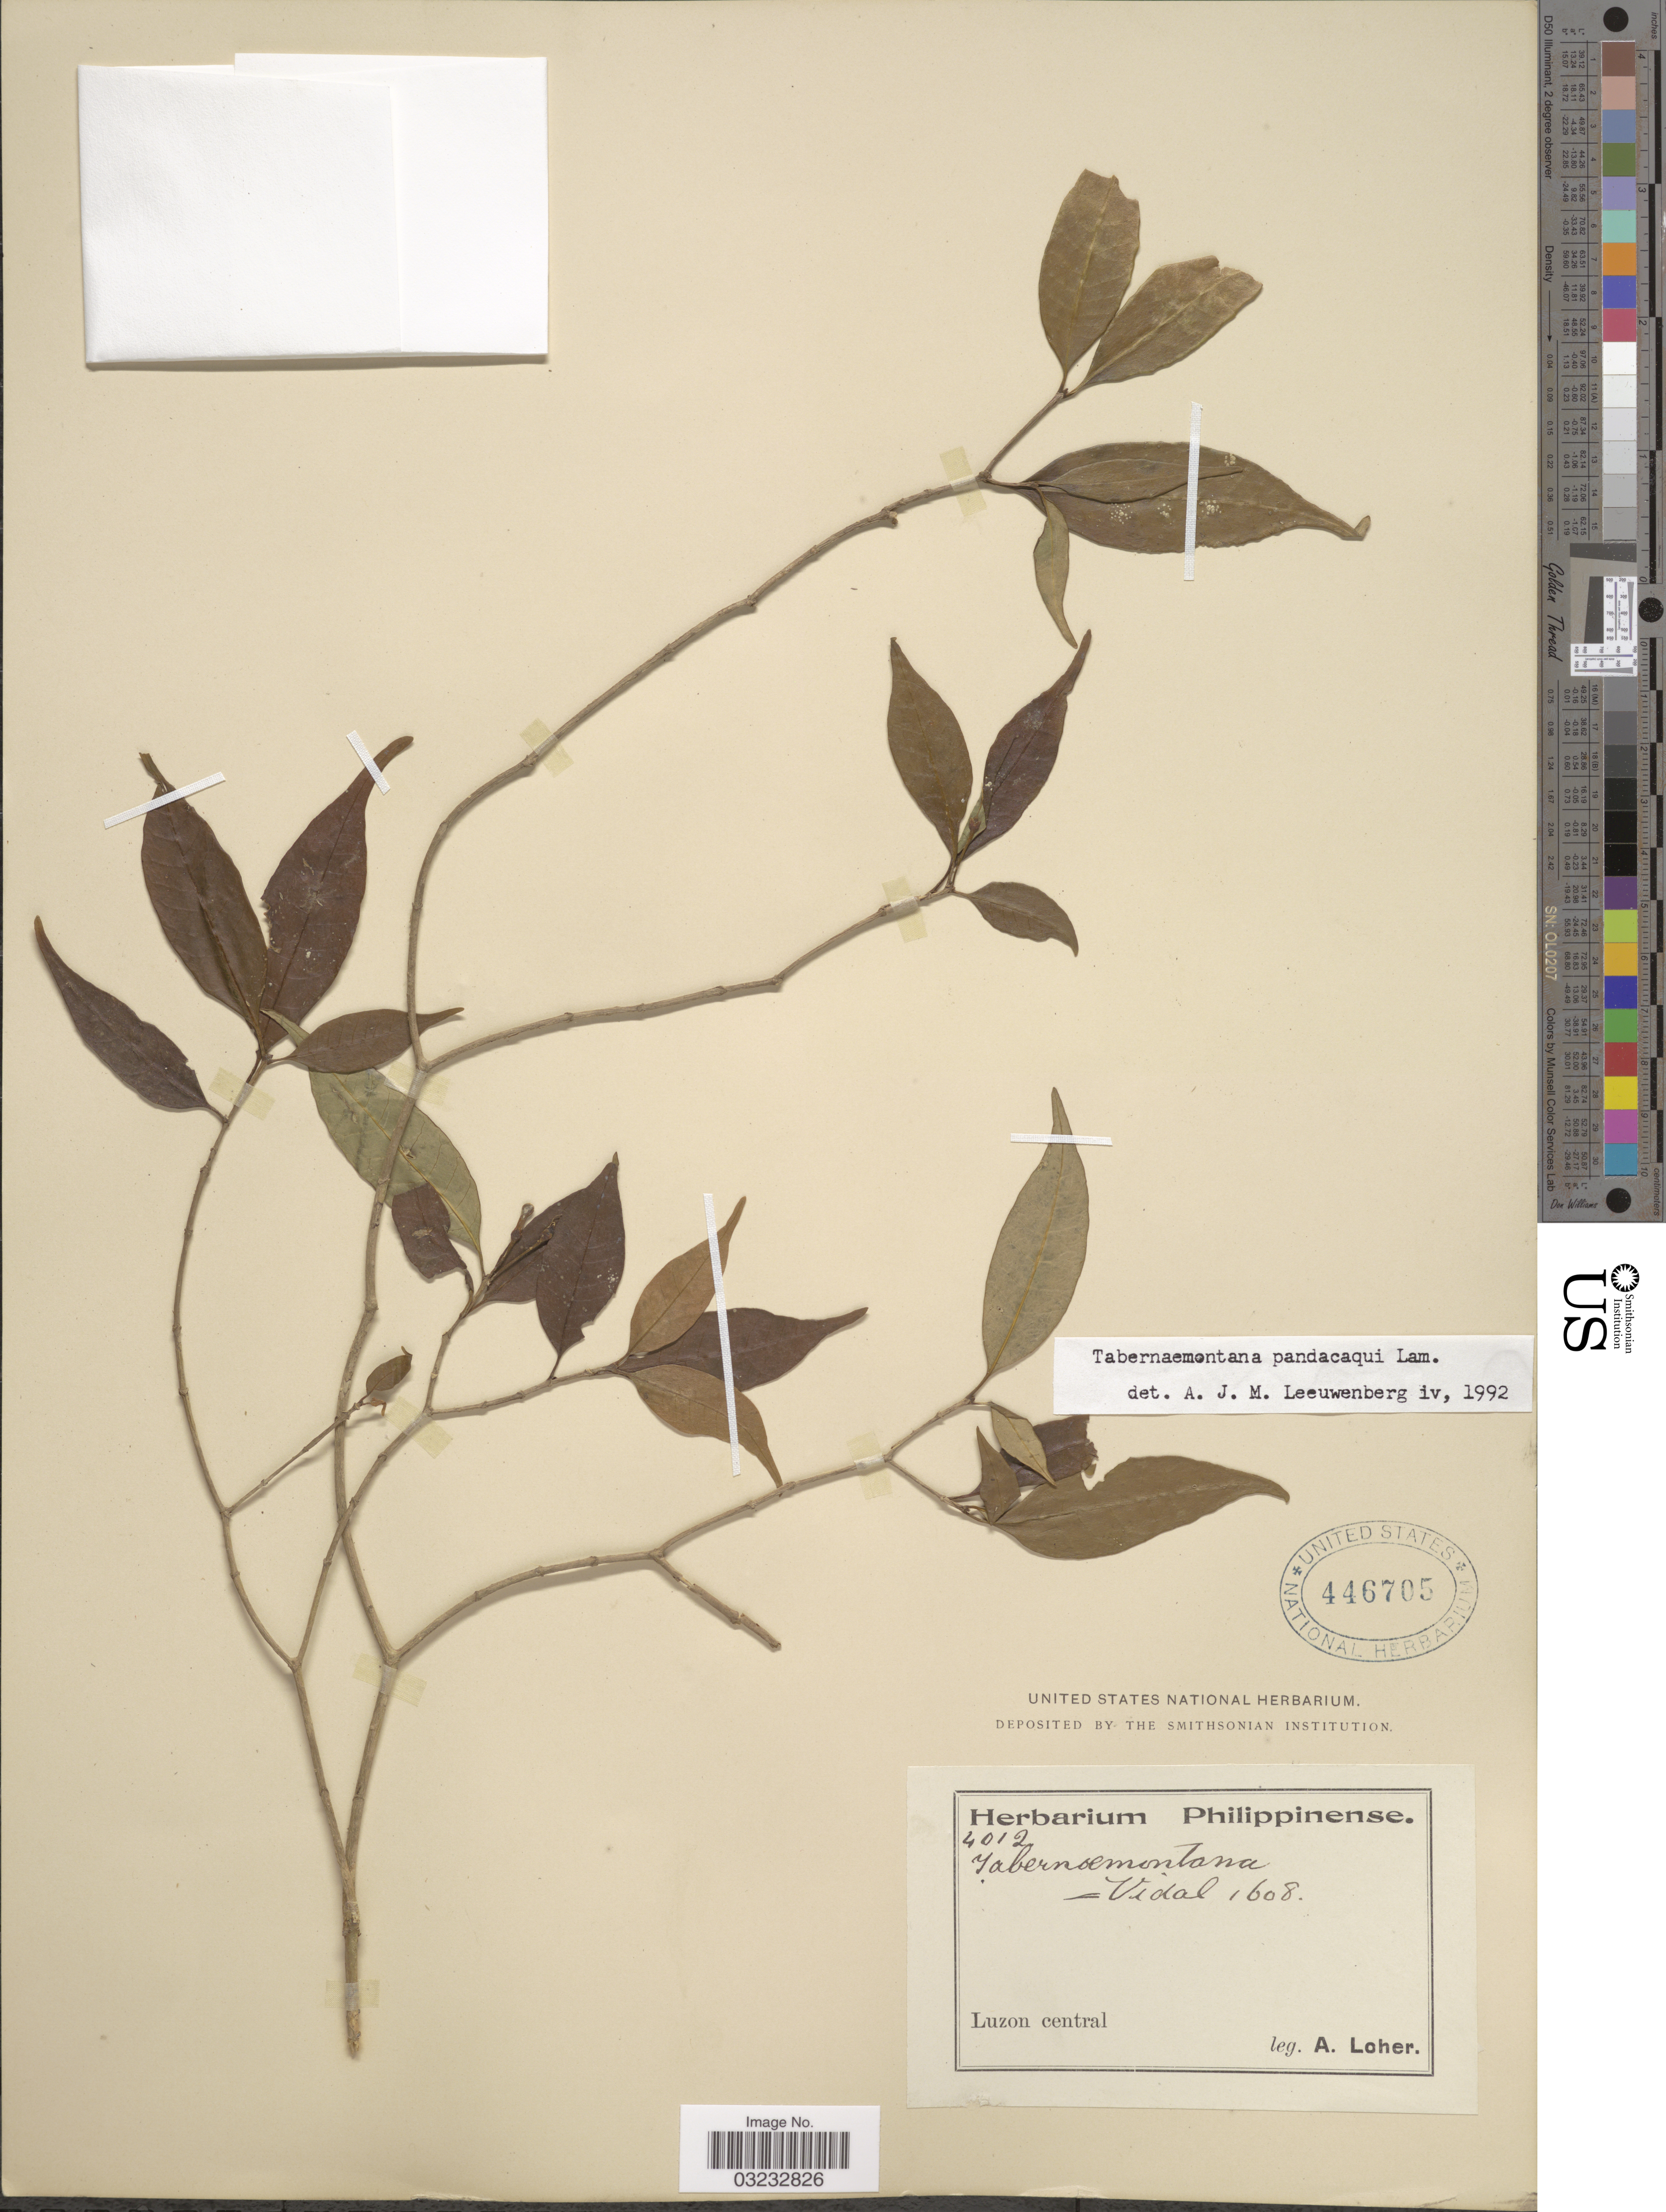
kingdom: Plantae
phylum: Tracheophyta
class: Magnoliopsida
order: Gentianales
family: Apocynaceae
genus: Tabernaemontana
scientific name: Tabernaemontana pandacaqui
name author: Poir.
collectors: A. Loher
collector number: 4012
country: Philippines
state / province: Central Luzon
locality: Luzon central.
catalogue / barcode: US 446705